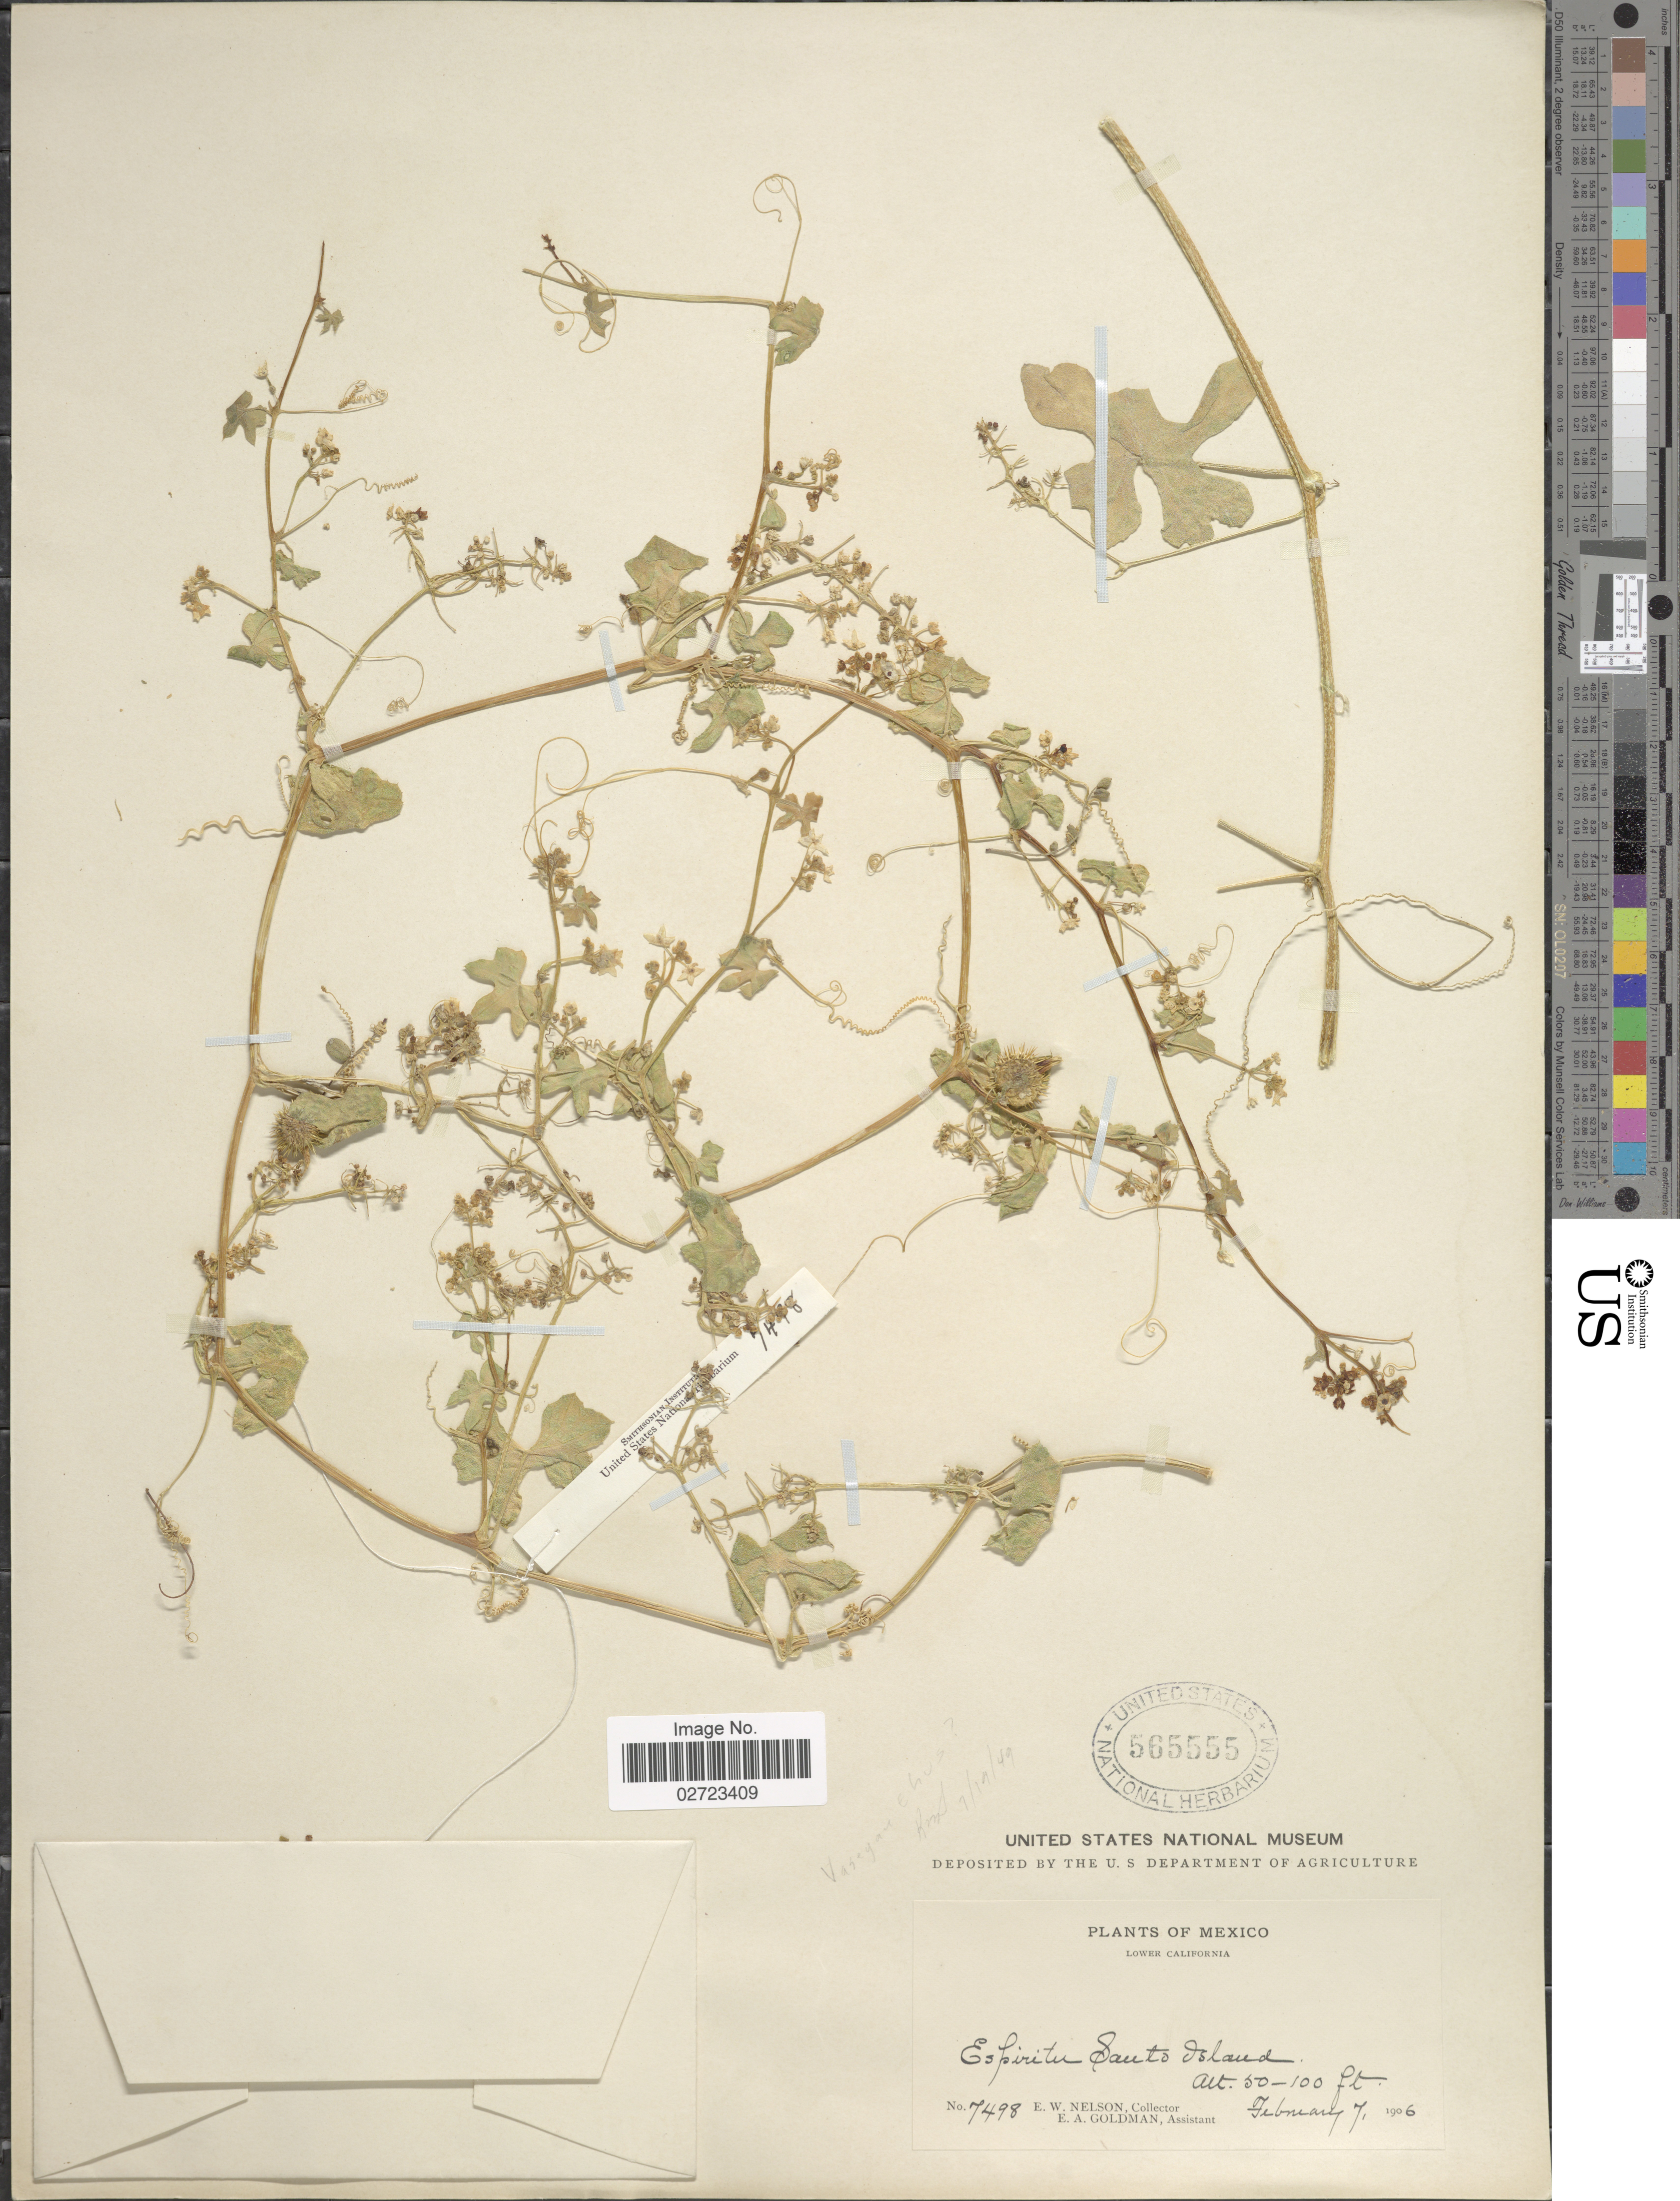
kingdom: Plantae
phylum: Tracheophyta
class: Magnoliopsida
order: Cucurbitales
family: Cucurbitaceae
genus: Echinopepon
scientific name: Echinopepon insularis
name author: S. Watson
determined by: Strong, Mark T., (BOT), Smithsonian Institution - National Museum of Natural History (UNITED STATES)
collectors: E. W. Nelson & E. A. Goldman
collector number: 7498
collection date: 1906-02-07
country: Mexico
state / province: Baja California Sur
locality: Lower California, Espiritu Santo Island.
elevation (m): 15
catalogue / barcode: US 565555